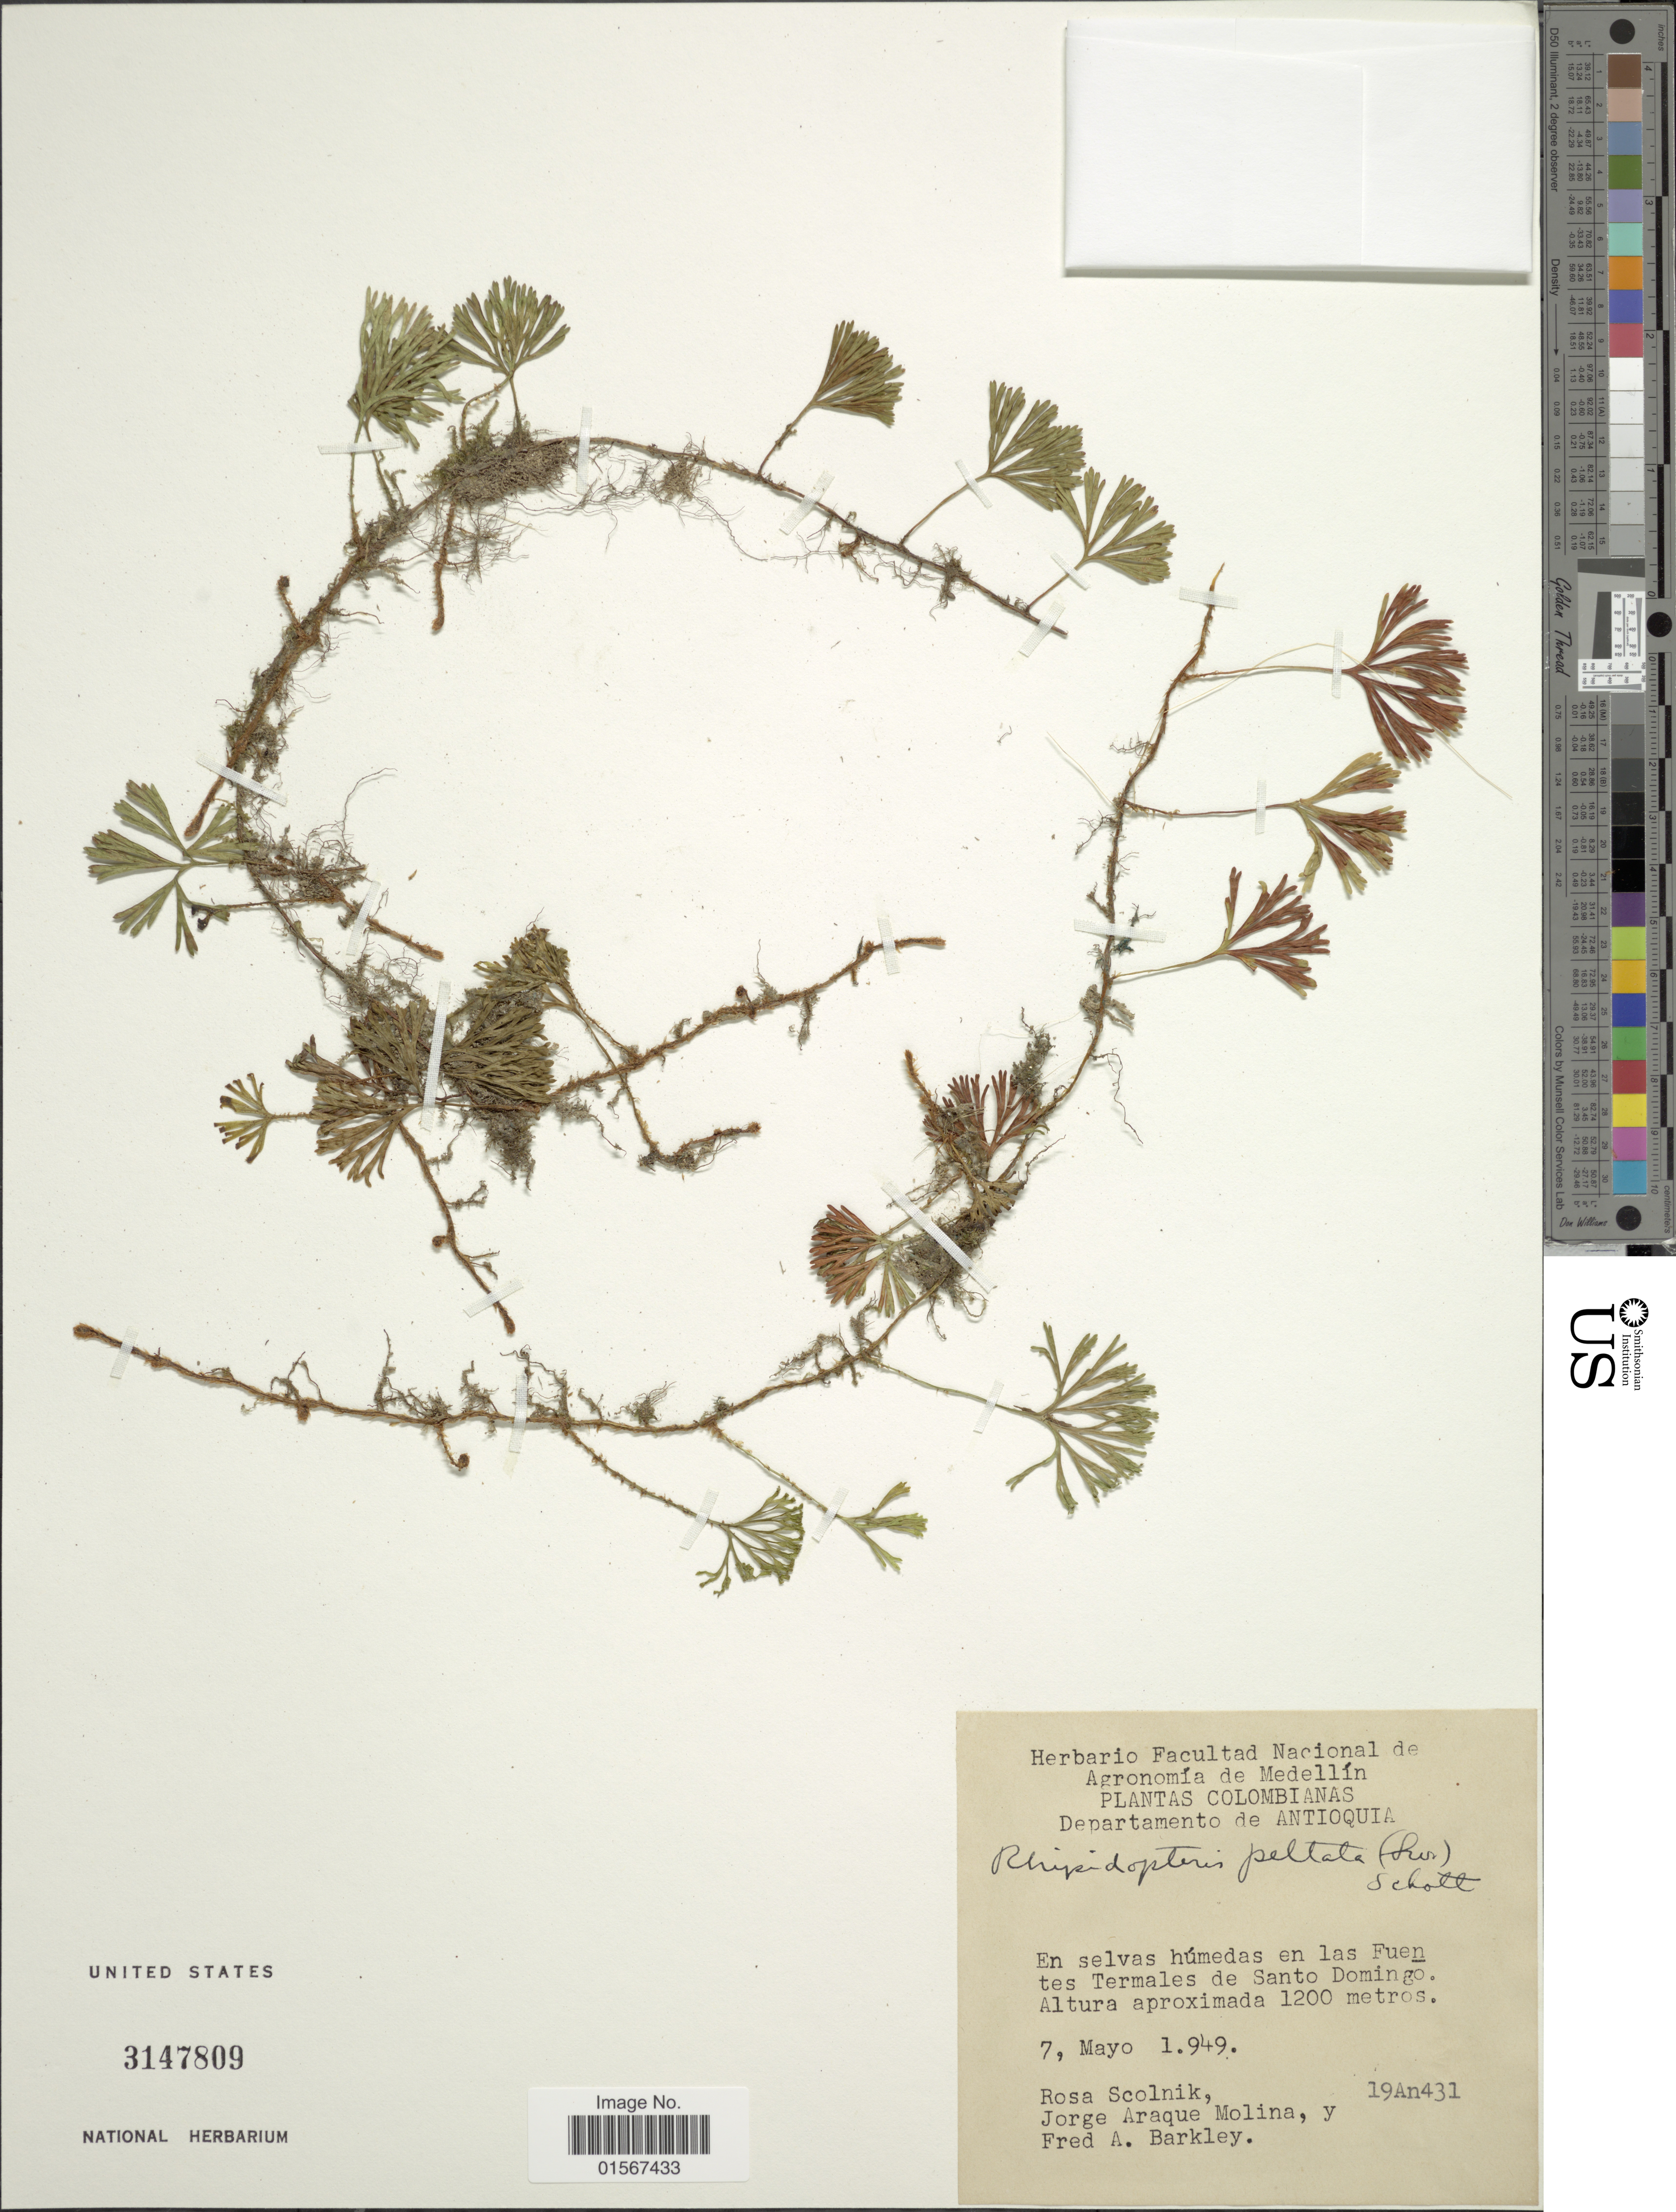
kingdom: Plantae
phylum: Tracheophyta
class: Polypodiopsida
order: Polypodiales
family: Dryopteridaceae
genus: Elaphoglossum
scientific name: Elaphoglossum peltatum f. peltatum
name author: (Sw.) Urb.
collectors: R. Scolnik, J. A. Molina & F. A. Barkley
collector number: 19An431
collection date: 1949-05-07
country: Colombia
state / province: Antioquia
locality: Colombia, Departamento de Antioquia, en selvas húmedas en la Fuentes Termales de Santo Domingo.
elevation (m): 1200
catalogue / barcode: US 3147809